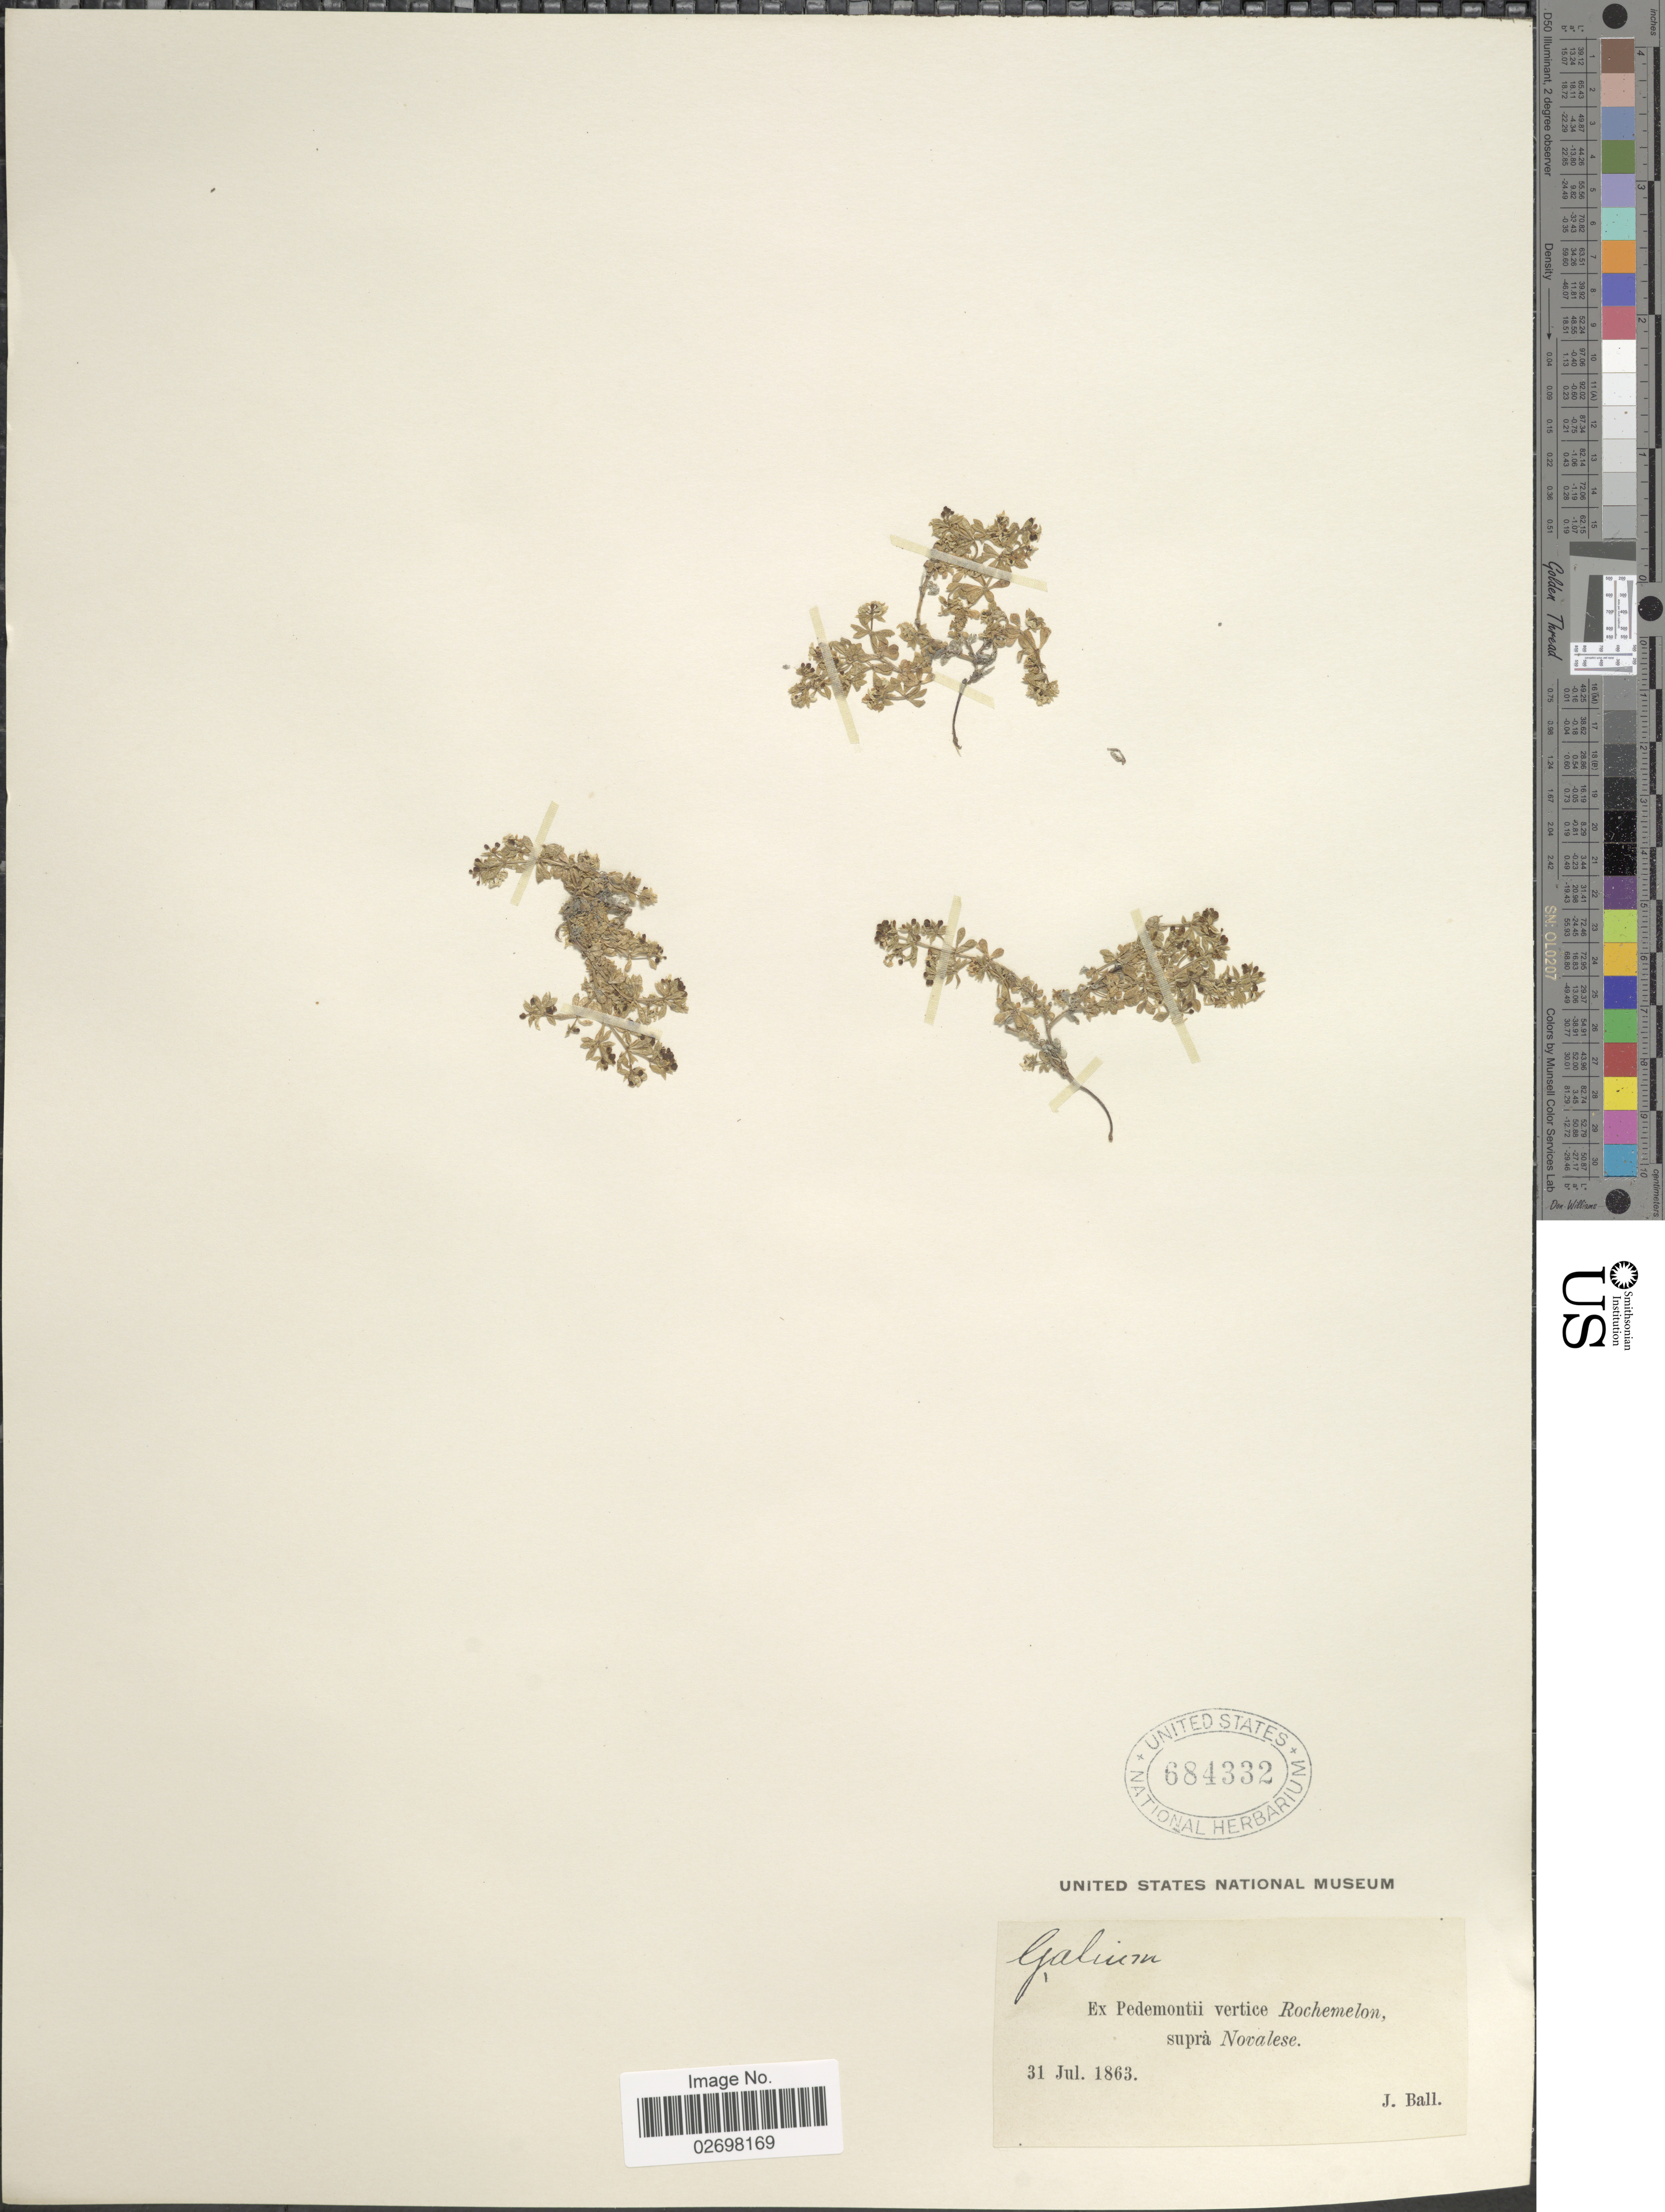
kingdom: Plantae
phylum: Tracheophyta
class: Magnoliopsida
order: Gentianales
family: Rubiaceae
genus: Galium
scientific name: Galium sp.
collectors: J. Ball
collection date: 1863-07-31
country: Italy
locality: Pedemontii vertice Rochemelon, suprà Novalese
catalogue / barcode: US 684332